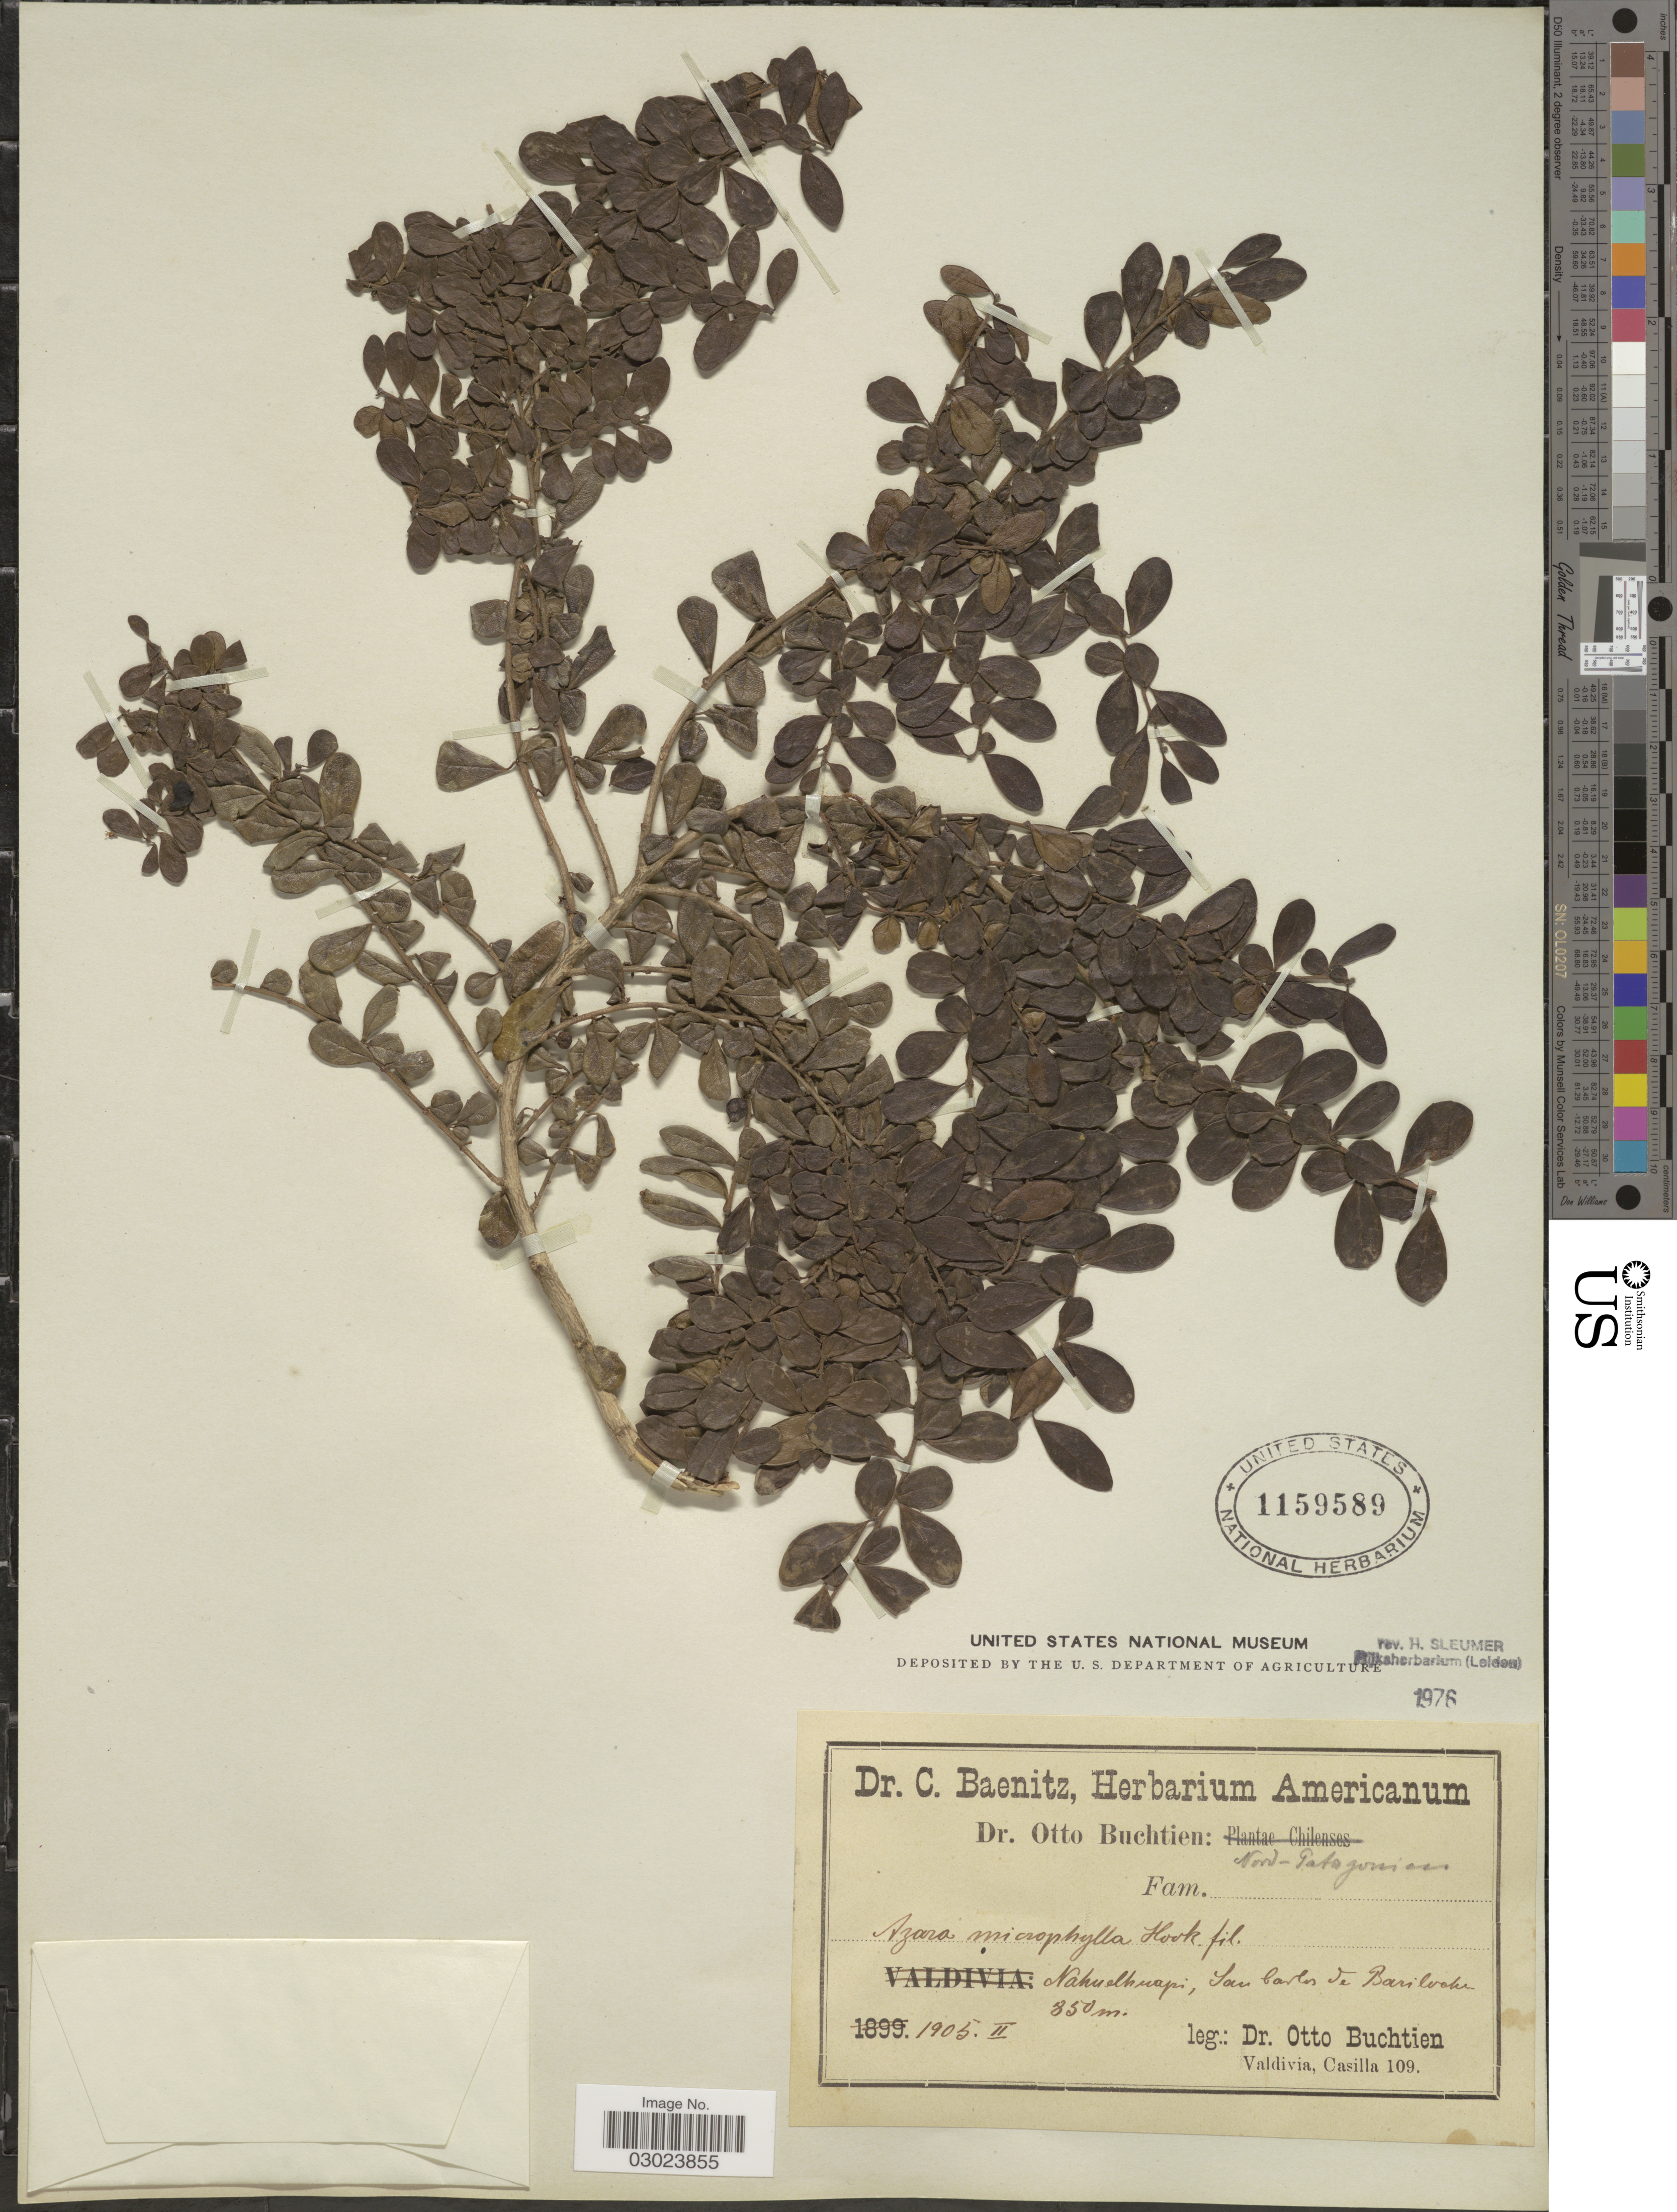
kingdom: Plantae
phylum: Tracheophyta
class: Magnoliopsida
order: Malpighiales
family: Salicaceae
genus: Azara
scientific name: Azara microphylla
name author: Hook. f.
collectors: O. Buchtien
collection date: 1905-02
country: Argentina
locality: Nord-Patagonien. Nahuelhuapi, San Carlos de Bariloche.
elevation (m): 850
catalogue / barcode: US 1159589